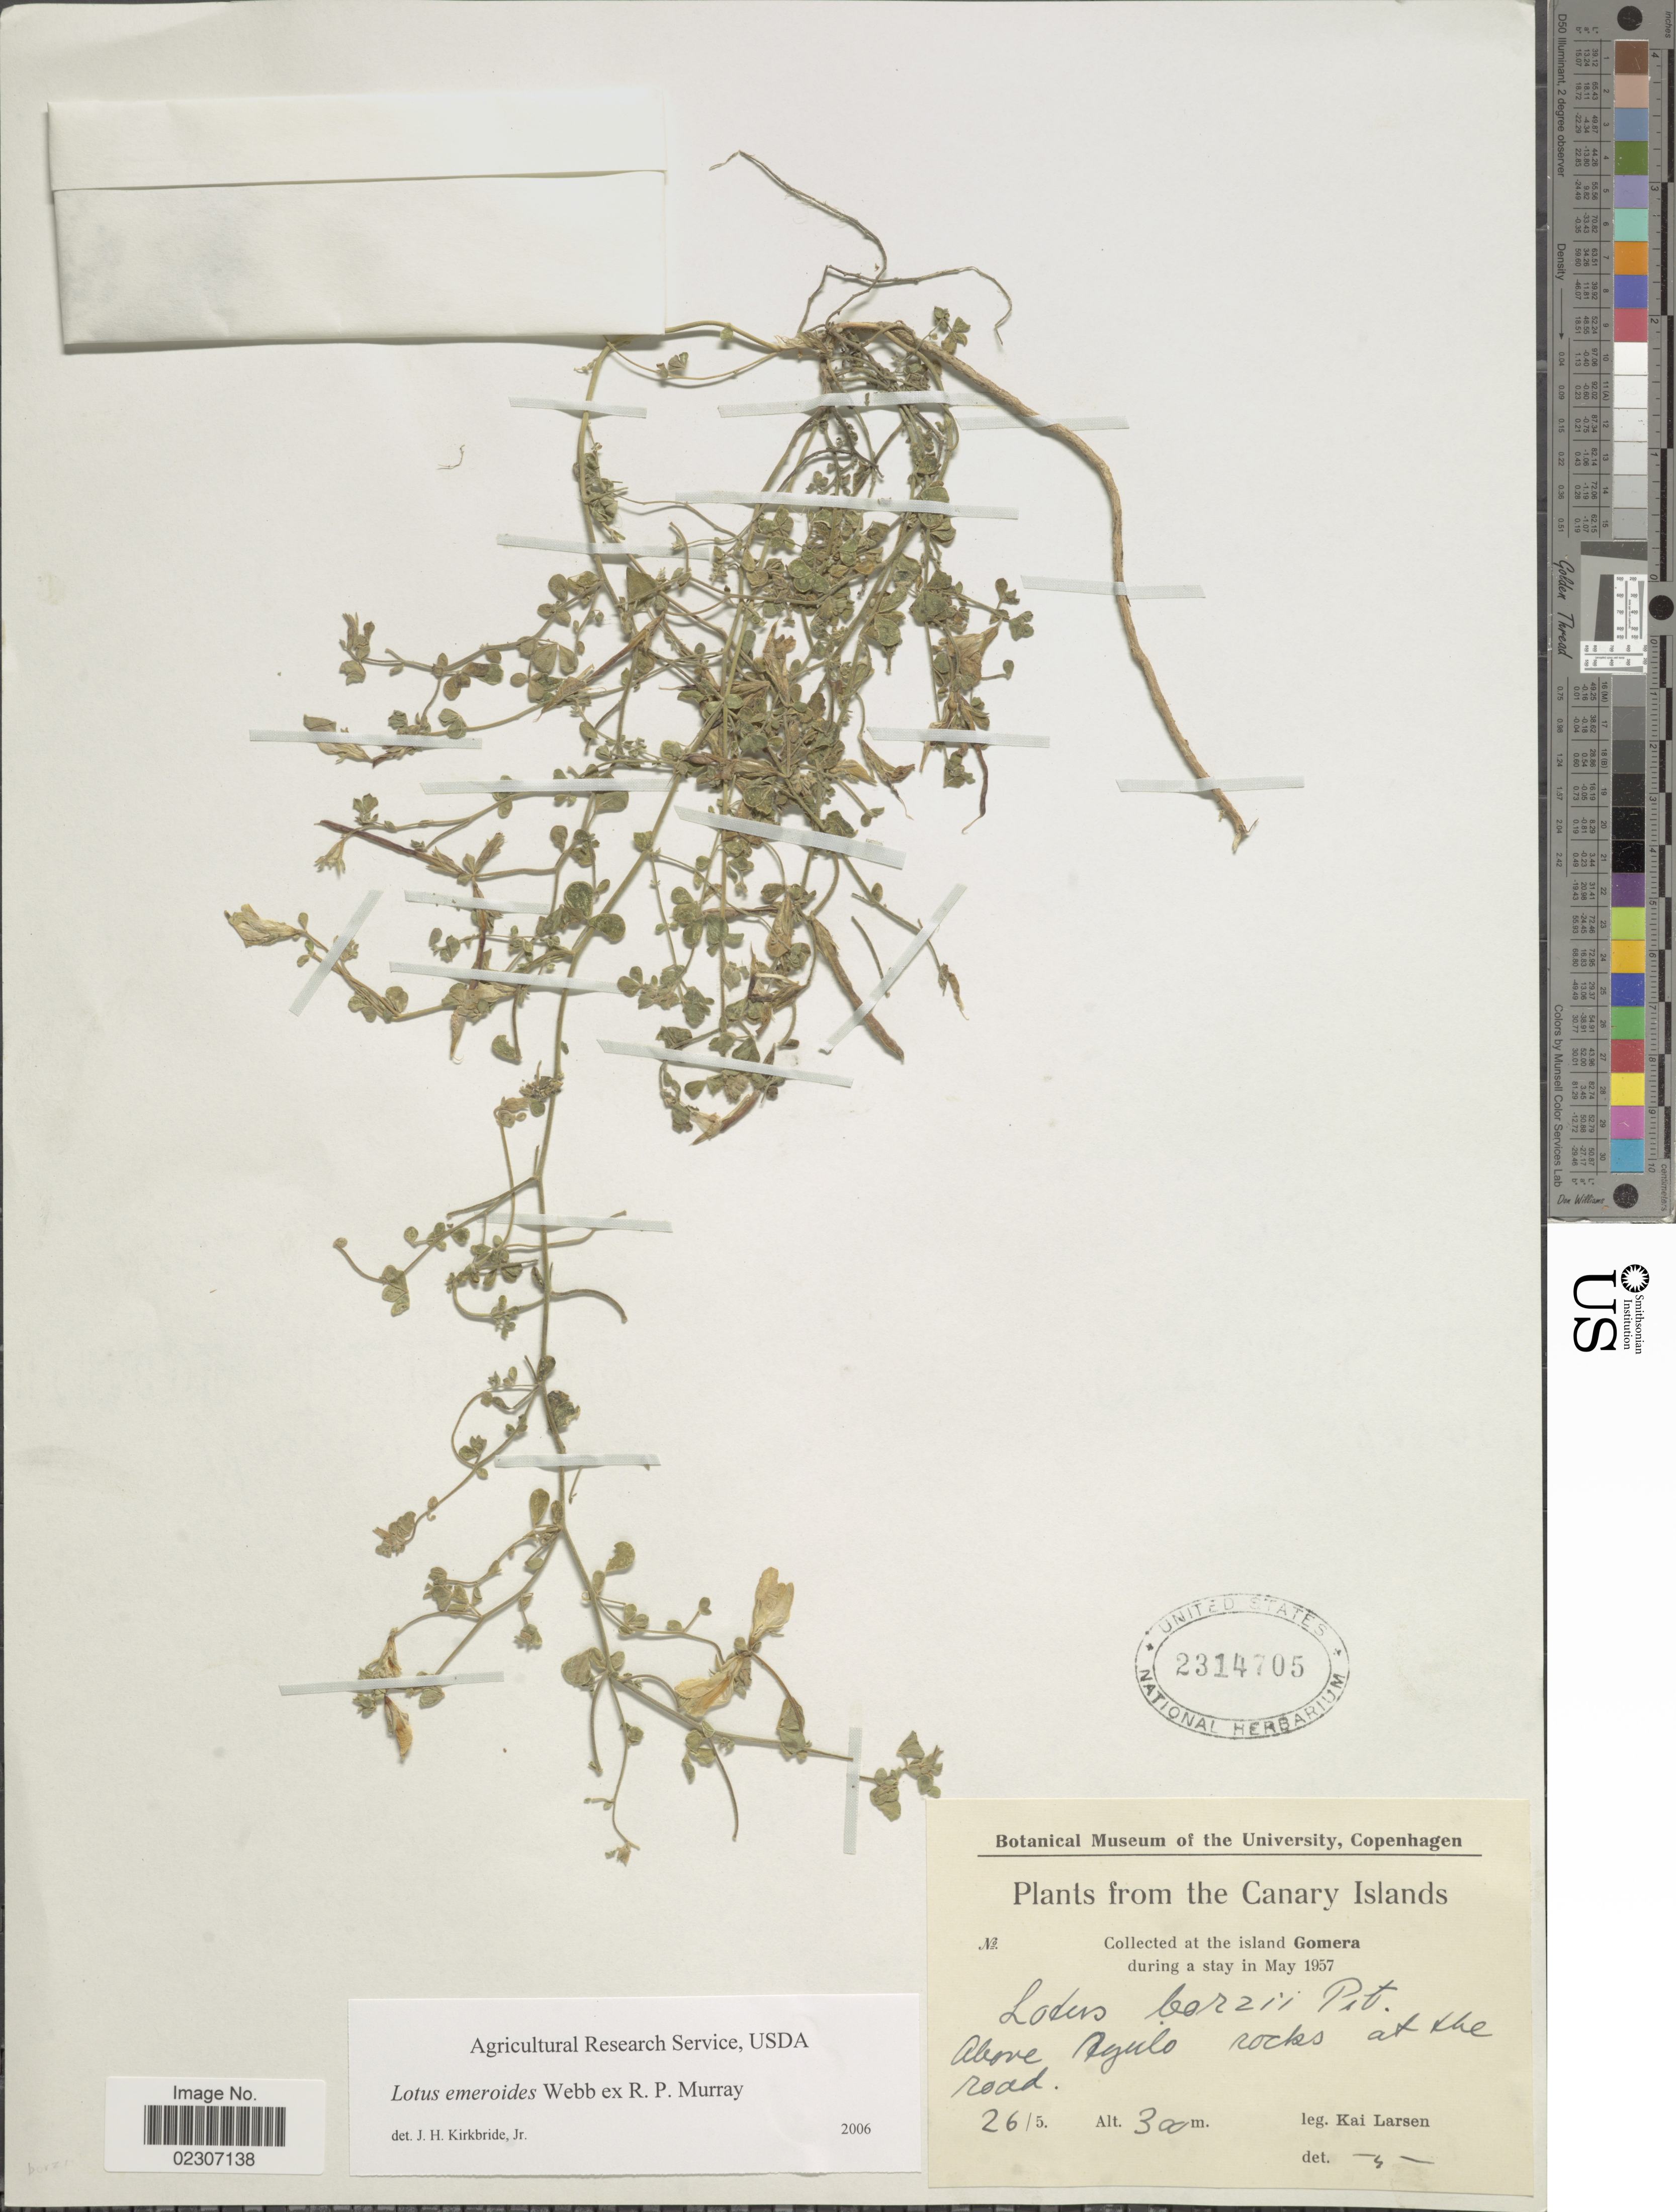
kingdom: Plantae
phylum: Tracheophyta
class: Magnoliopsida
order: Fabales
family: Fabaceae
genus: Lotus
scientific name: Lotus emeroides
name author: R.P. Murray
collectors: K. Larsen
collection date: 1957-05-26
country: Spain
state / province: Canarias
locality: Canary islands. Above Agulo rocks at the road. Island Gomera.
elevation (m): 300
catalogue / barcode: US 2314705